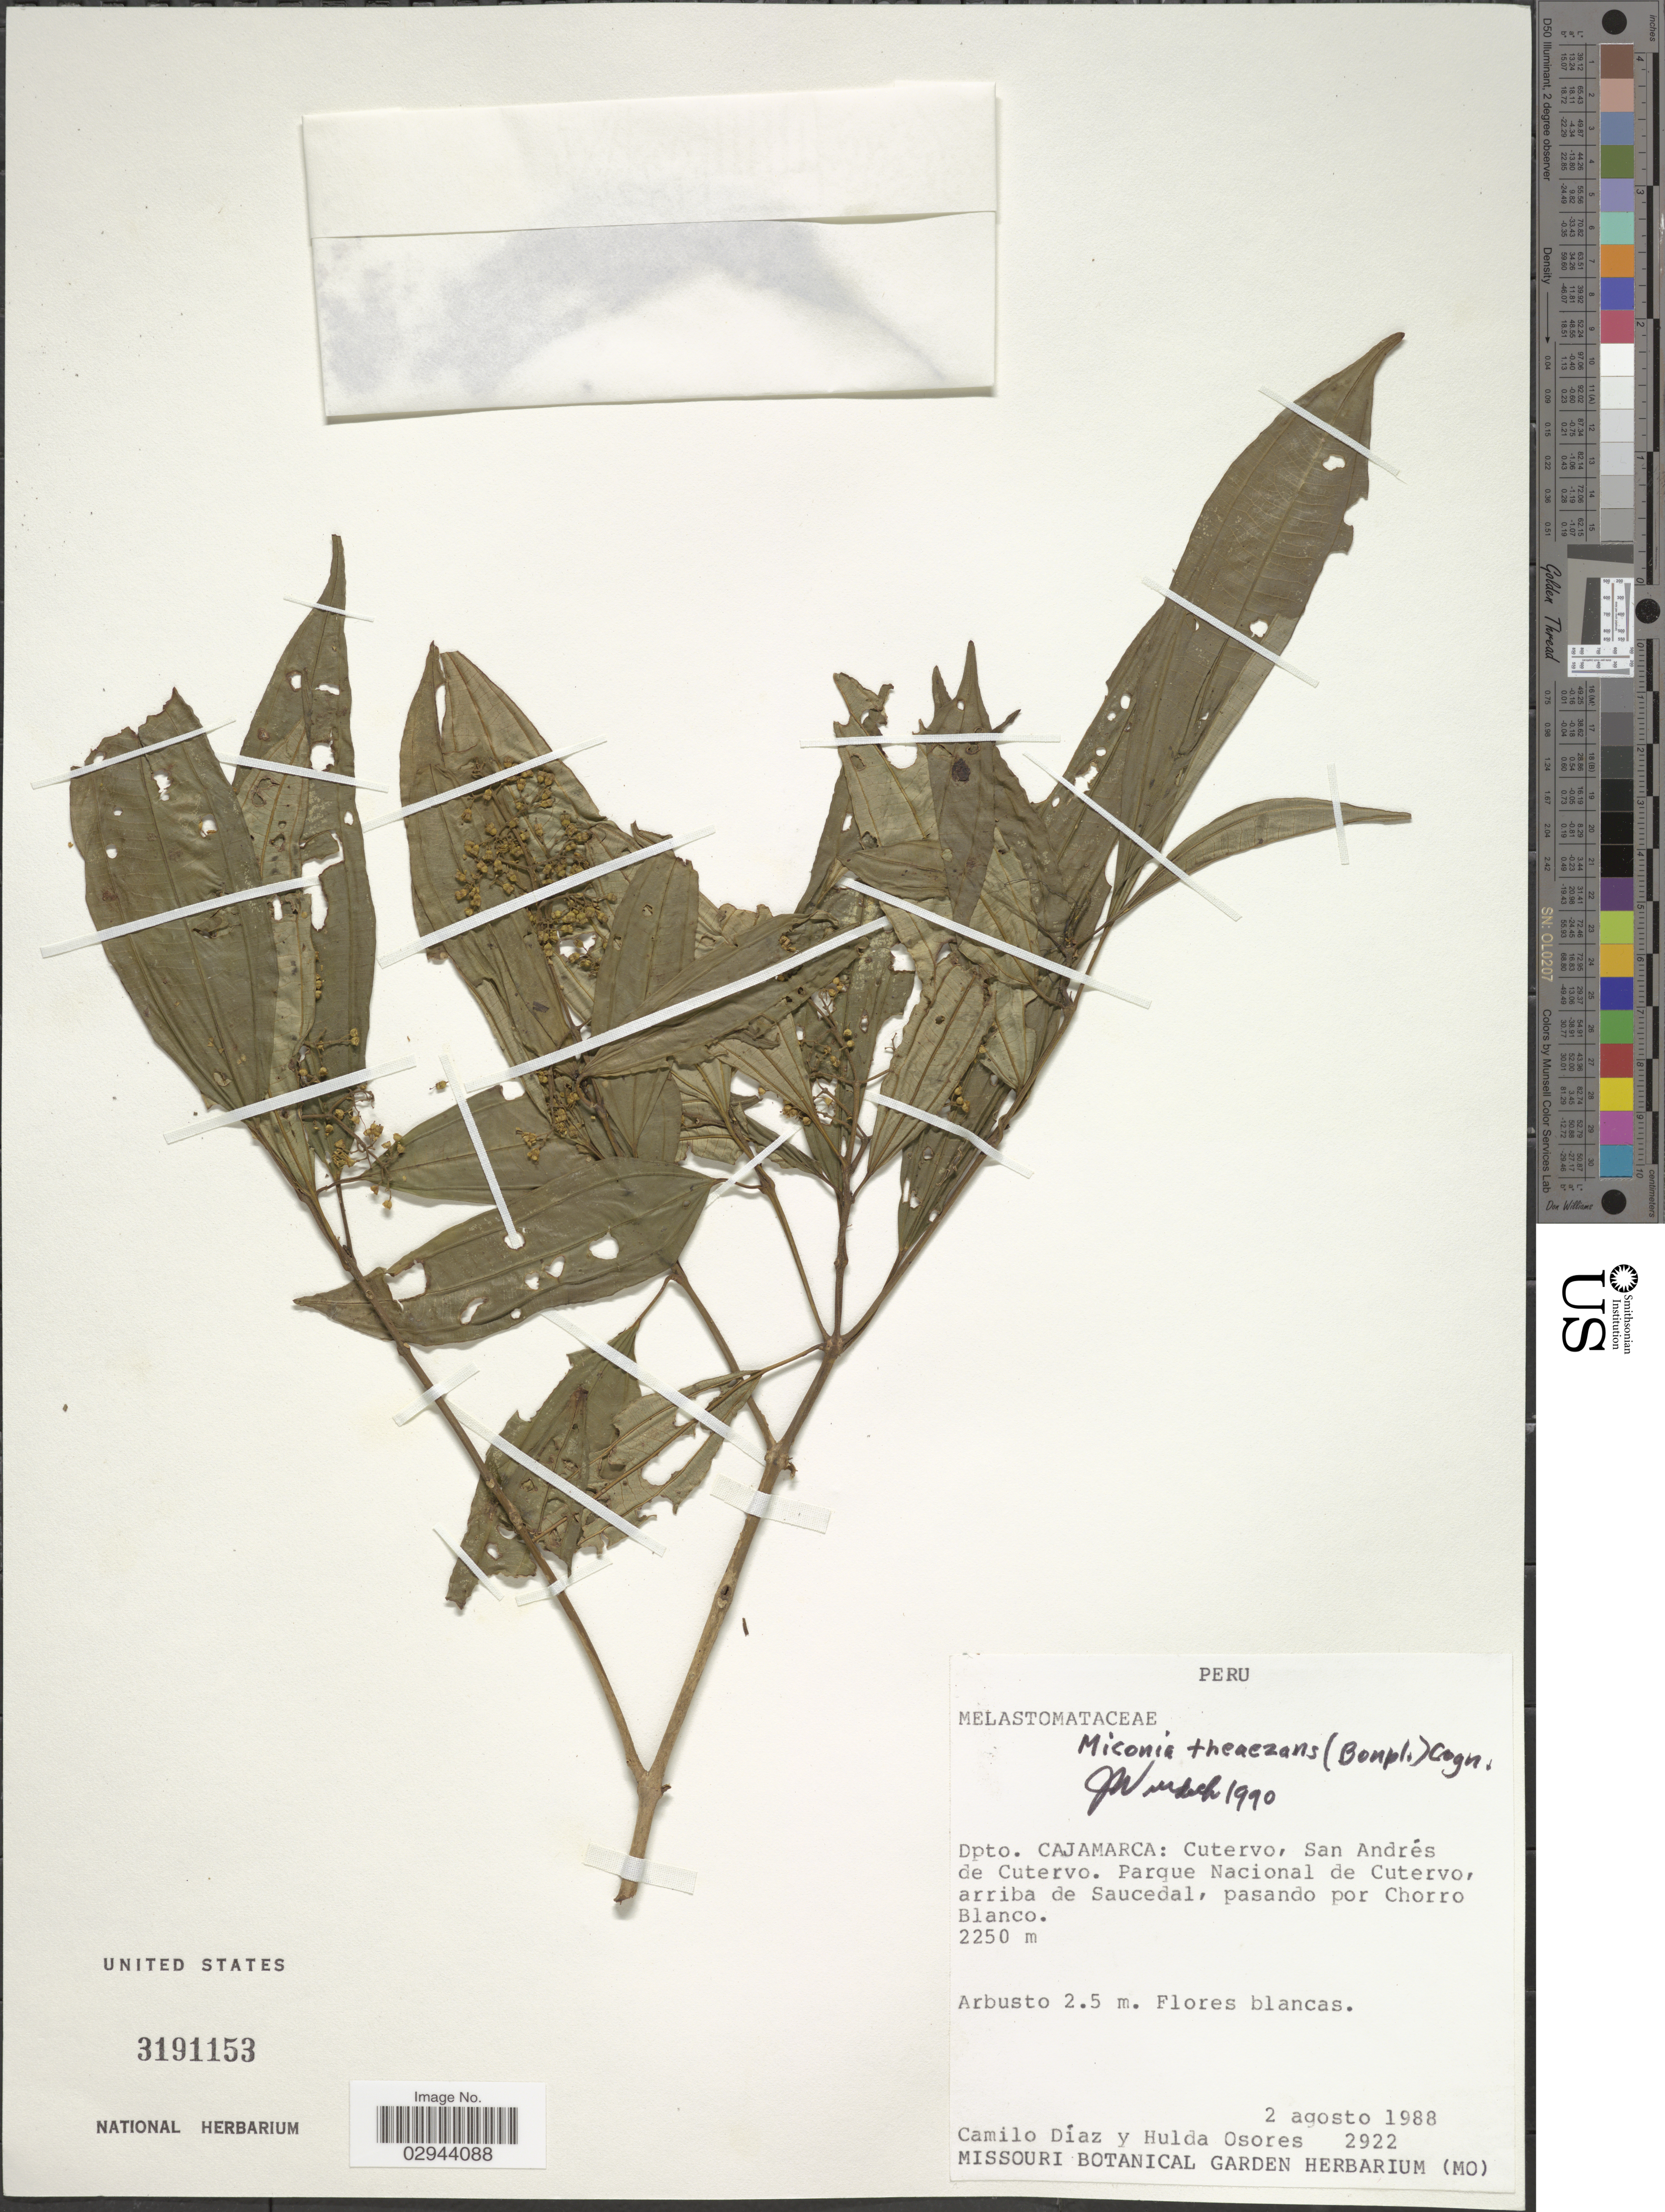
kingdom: Plantae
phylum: Tracheophyta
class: Magnoliopsida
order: Myrtales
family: Melastomataceae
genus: Miconia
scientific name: Miconia theizans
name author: (Bonpl.) Cogn.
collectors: C. Díaz & H. Osores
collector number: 2922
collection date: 1988-08-02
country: Peru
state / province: Cajamarca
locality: Dpto. Cajamarca, Cutervo, San Andrés de Cutervo, Parque Nacional de Cutervo, arriba de Saucedal, pasando por Chorro Blanco.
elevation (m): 2250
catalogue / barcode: US 3191153